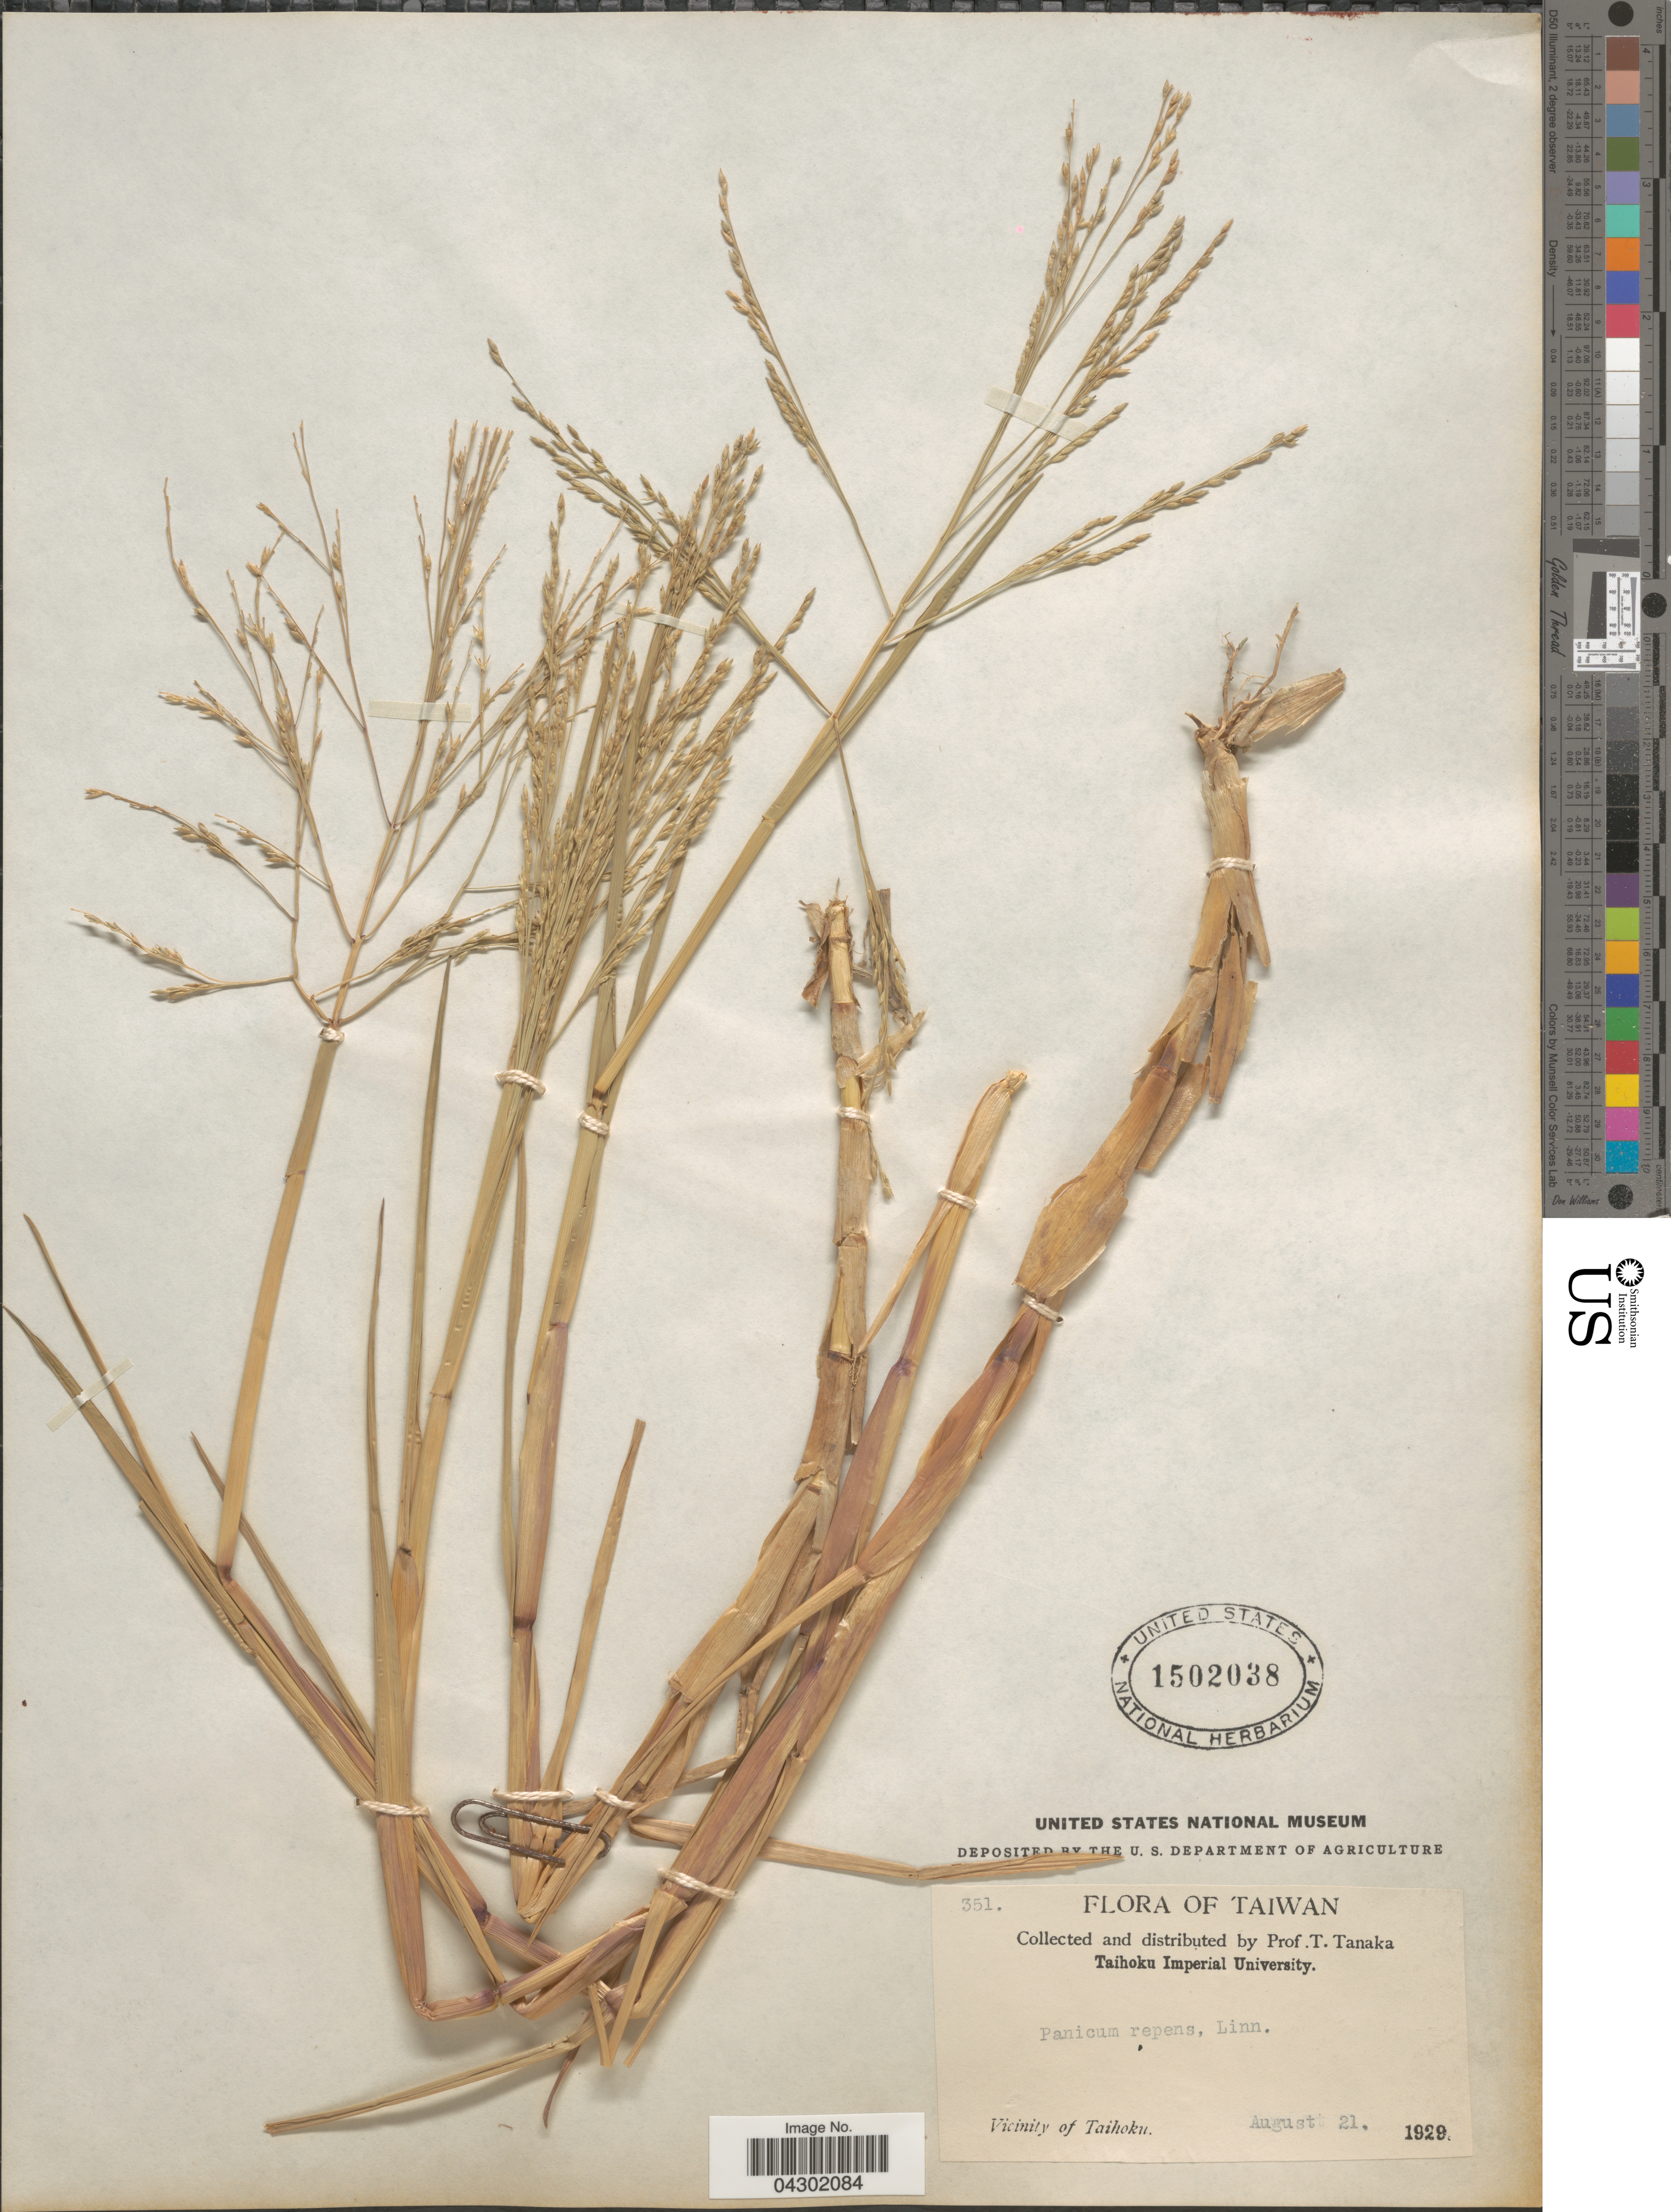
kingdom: Plantae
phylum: Tracheophyta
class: Liliopsida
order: Poales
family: Poaceae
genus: Panicum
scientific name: Panicum repens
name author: L.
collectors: T. Tanaka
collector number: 351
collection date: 1929-08-21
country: Taiwan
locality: Vicinity of Taihoku.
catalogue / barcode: US 1502038